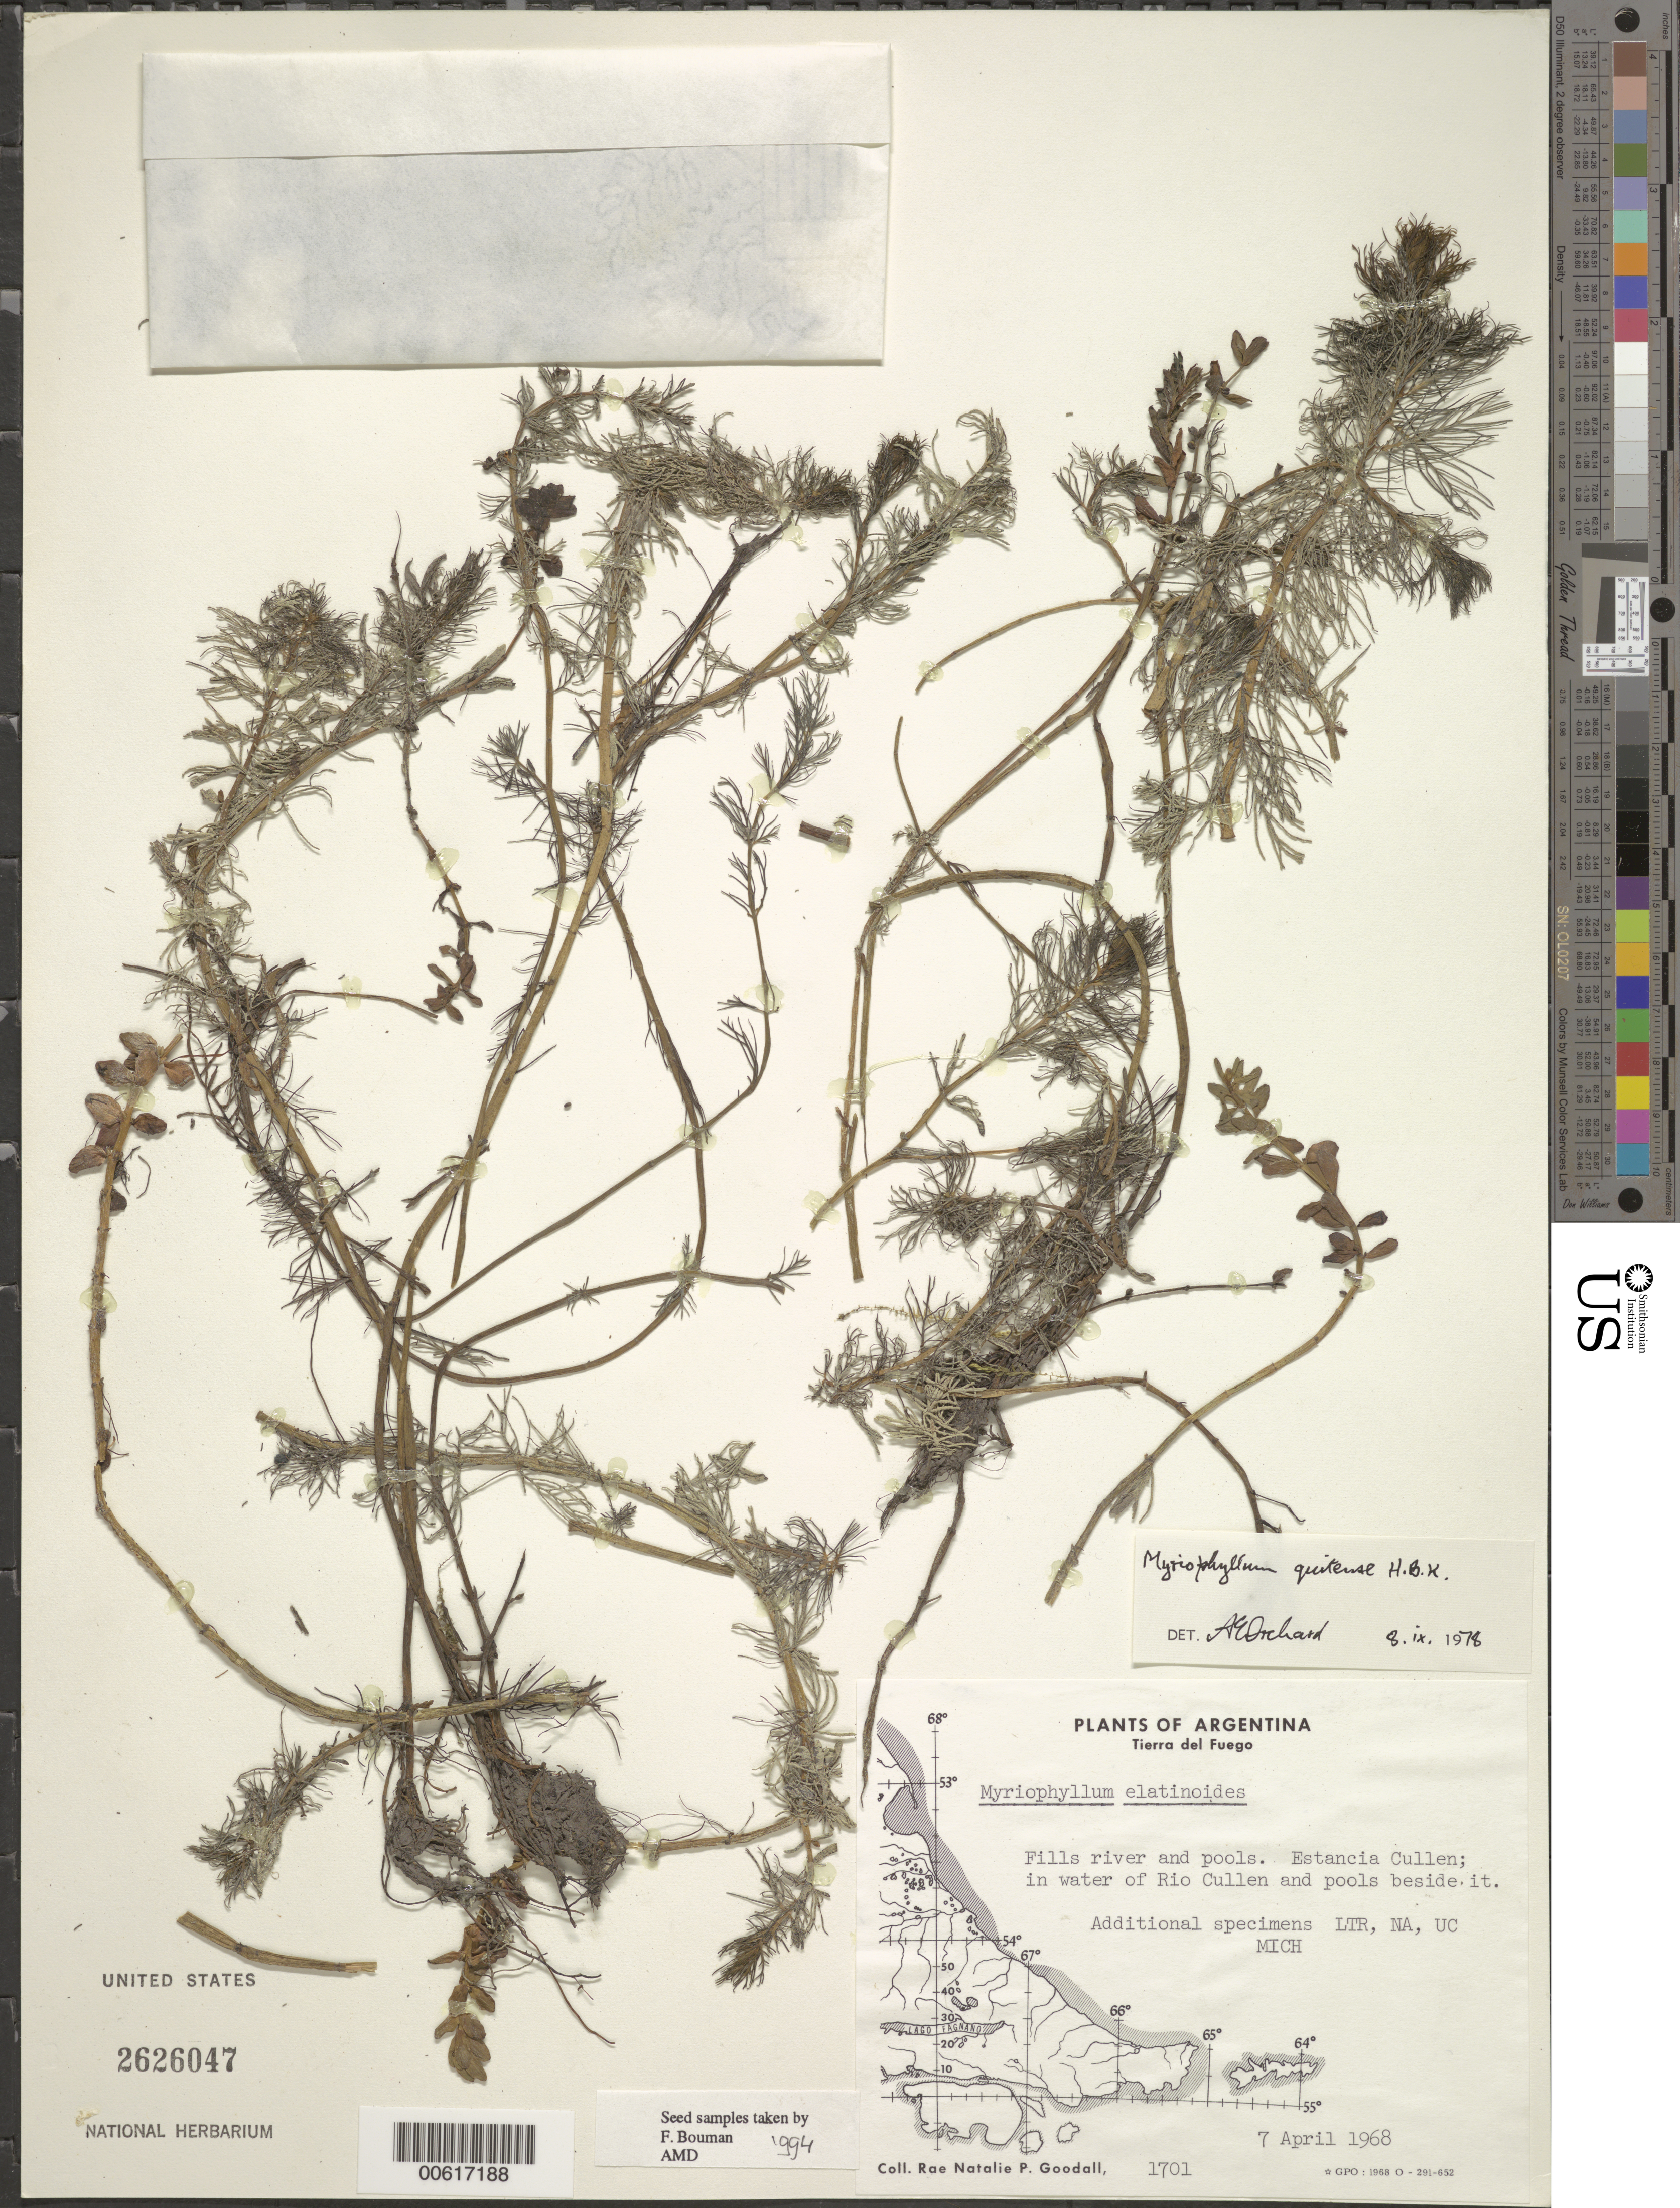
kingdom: Plantae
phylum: Tracheophyta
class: Magnoliopsida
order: Saxifragales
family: Haloragaceae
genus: Myriophyllum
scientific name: Myriophyllum quitense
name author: Kunth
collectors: N. Goodall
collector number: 1701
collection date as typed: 07 Apr 1968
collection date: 1968-04-07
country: Argentina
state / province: Tierra del Fuego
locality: Estancia Cullen, Rio Culllen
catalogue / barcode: US 2626047